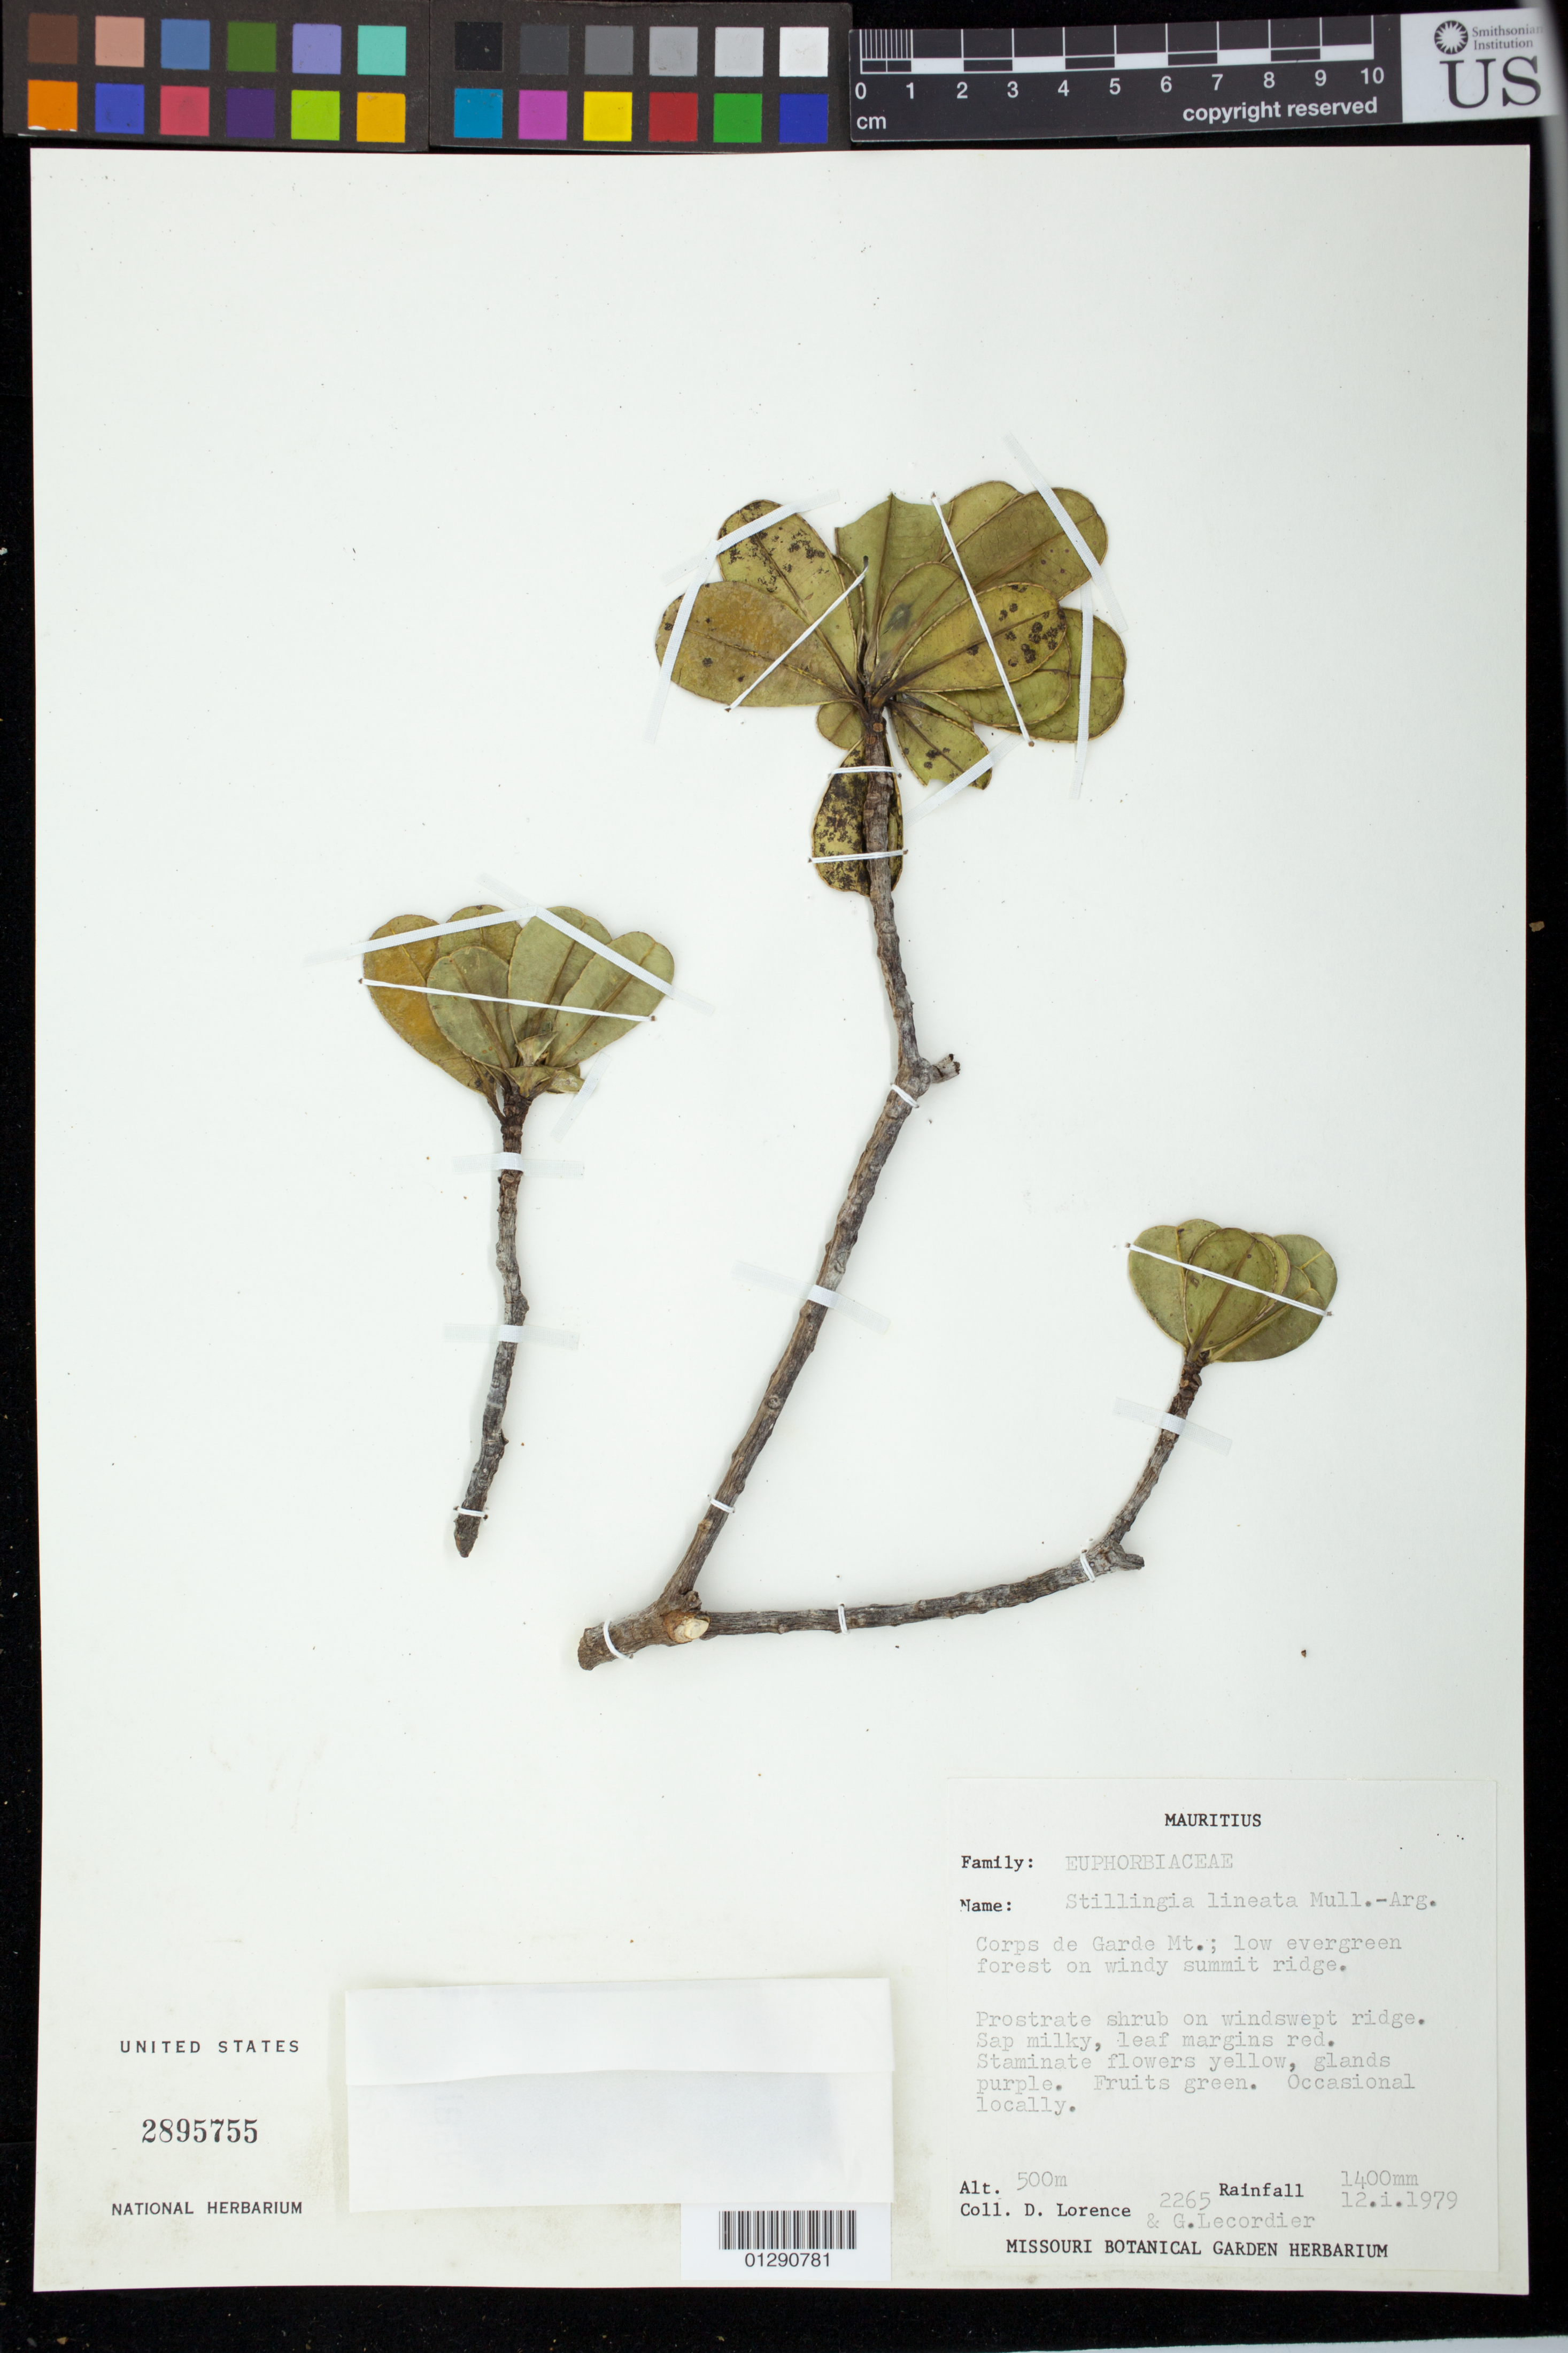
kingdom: Plantae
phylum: Tracheophyta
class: Magnoliopsida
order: Malpighiales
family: Euphorbiaceae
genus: Stillingia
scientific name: Stillingia lineata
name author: (Lam.) Müll. Arg.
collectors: D. Lorence & G. Lecordier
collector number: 2265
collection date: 1979-01-12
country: Mauritius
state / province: Plaines Wilhems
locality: Corps de Garde Mt.; low evergreen forest on windy summit ridge.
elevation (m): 500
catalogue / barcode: US 2895755